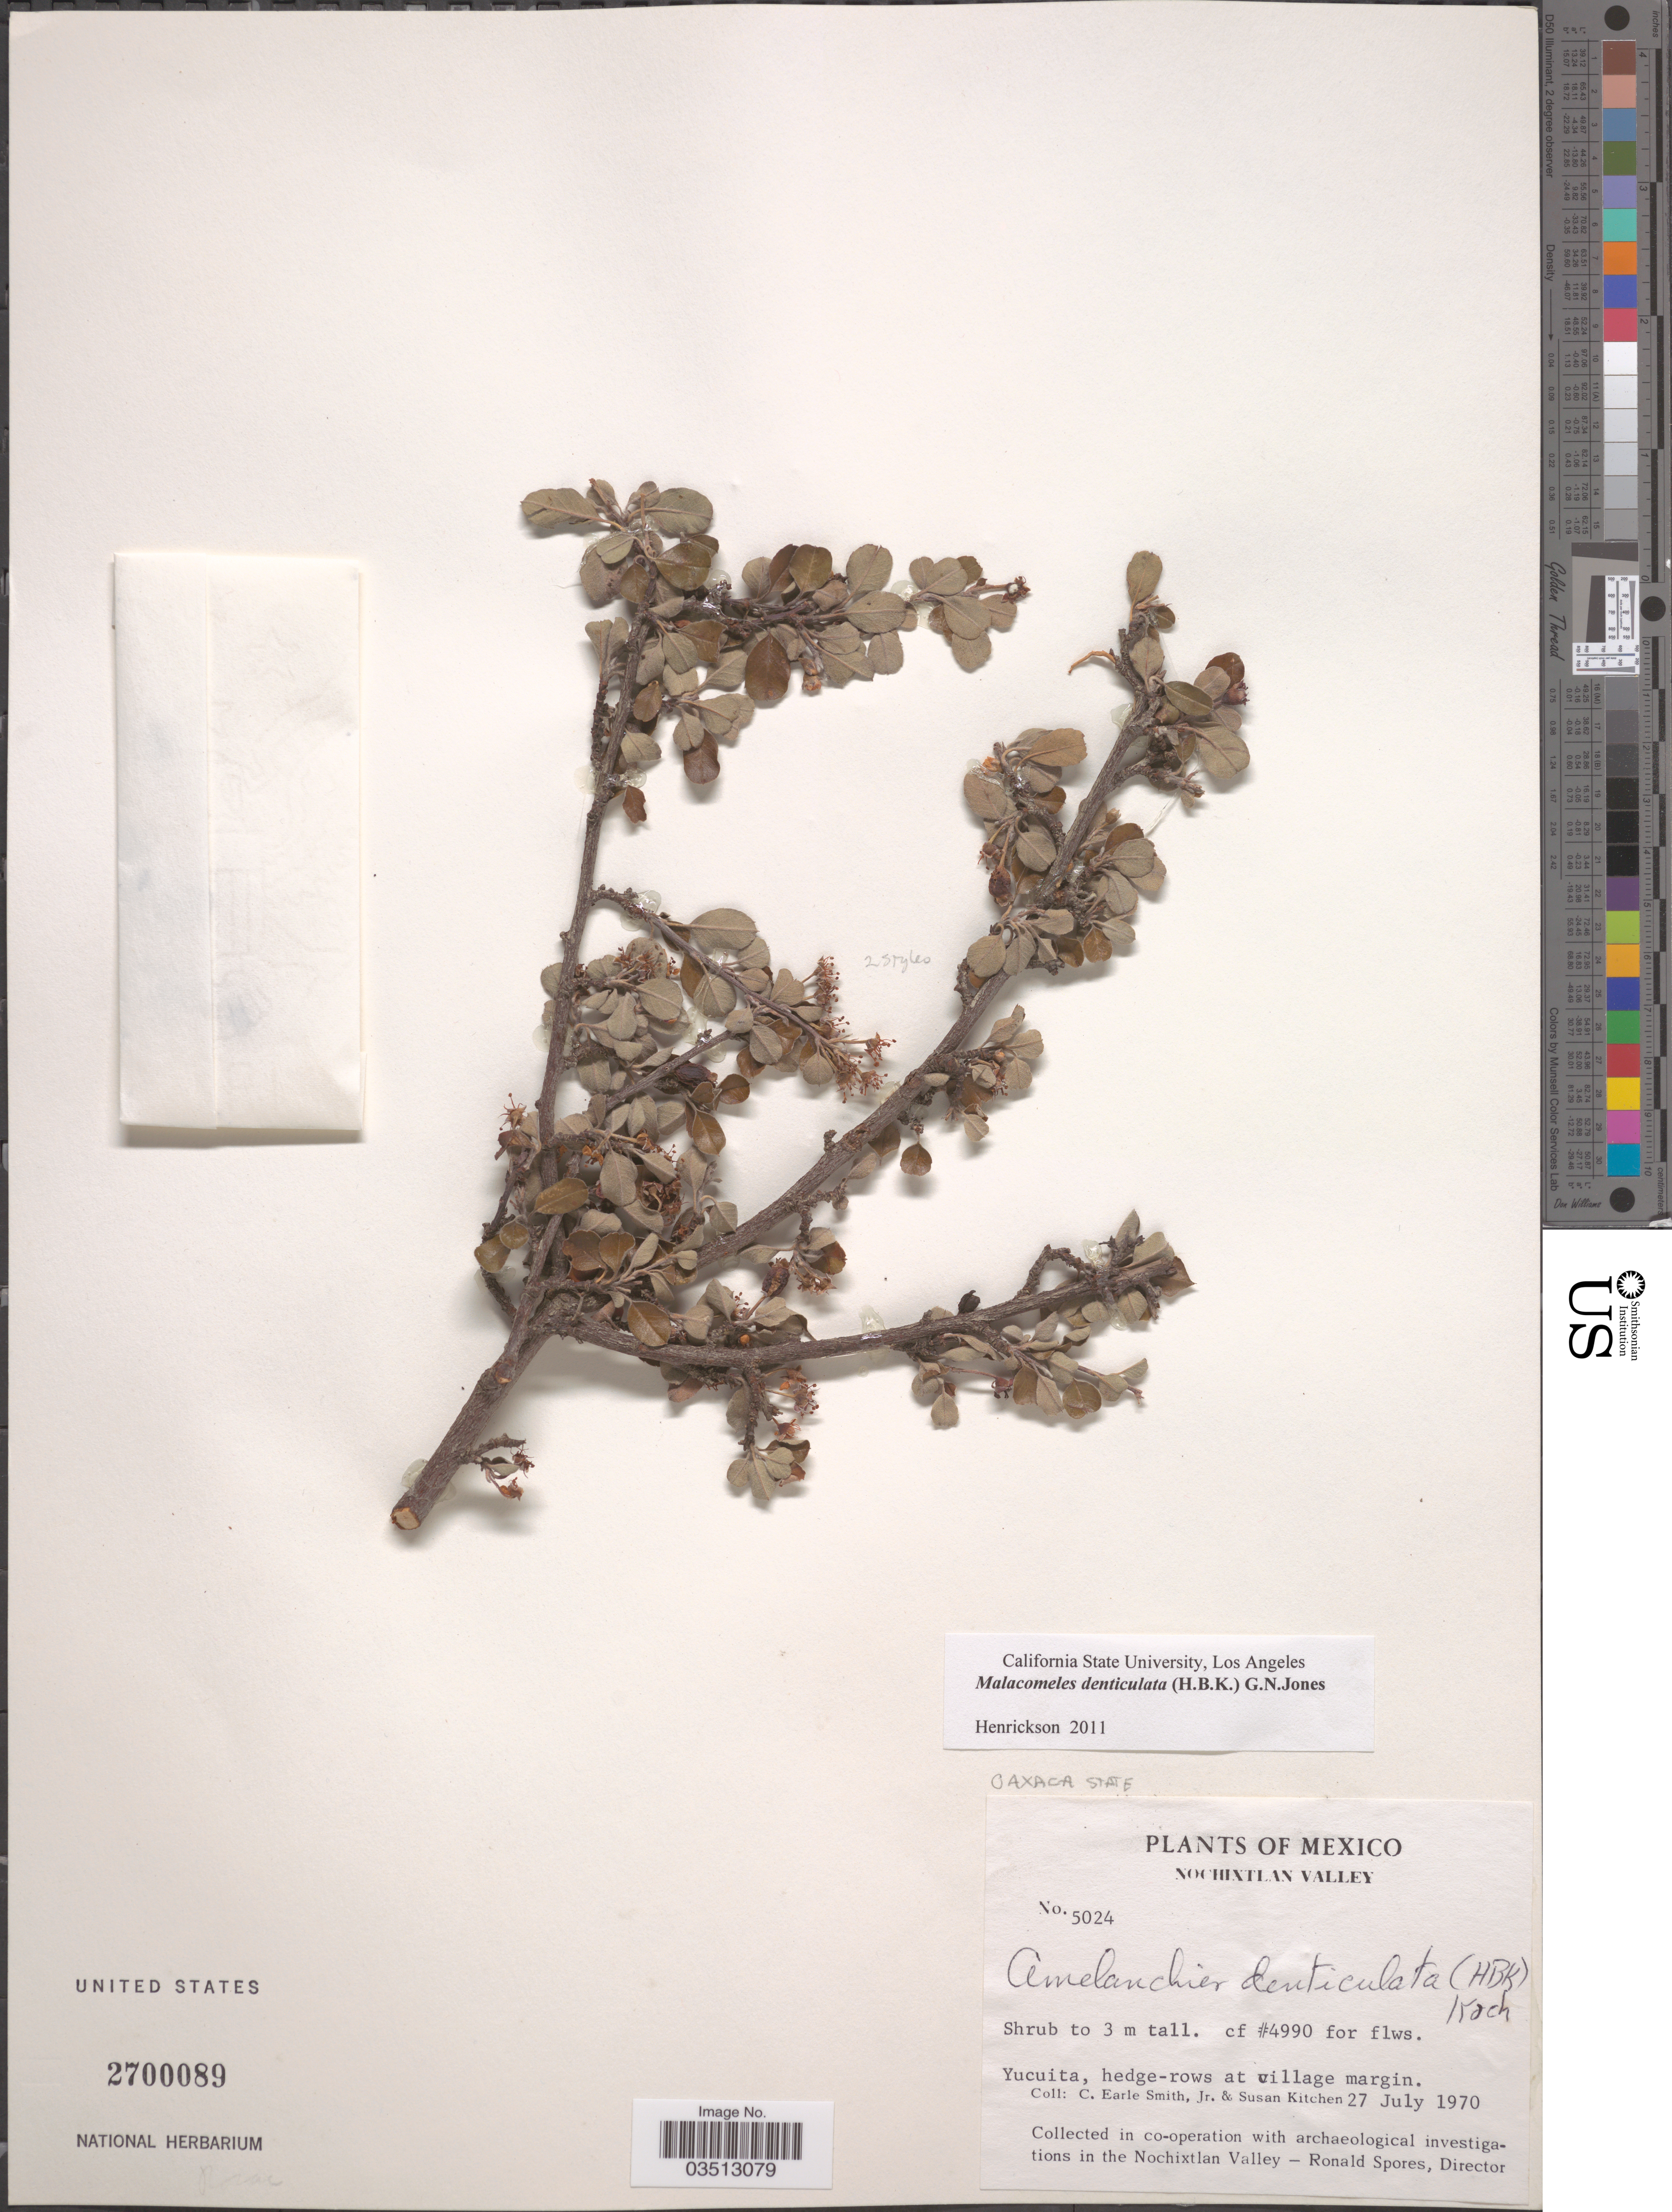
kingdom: Plantae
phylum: Tracheophyta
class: Magnoliopsida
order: Rosales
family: Rosaceae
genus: Malacomeles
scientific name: Malacomeles denticulata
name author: (Kunth) G.N. Jones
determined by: Henrickson, James, (CSLA), California State University at Los Angeles (UNITED STATES)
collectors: C. E. Smith Jr. & S. Kitchen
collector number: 5024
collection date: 1970-07-27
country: Mexico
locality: Nochixtlan Valley. Yucuita.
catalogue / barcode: US 2700089